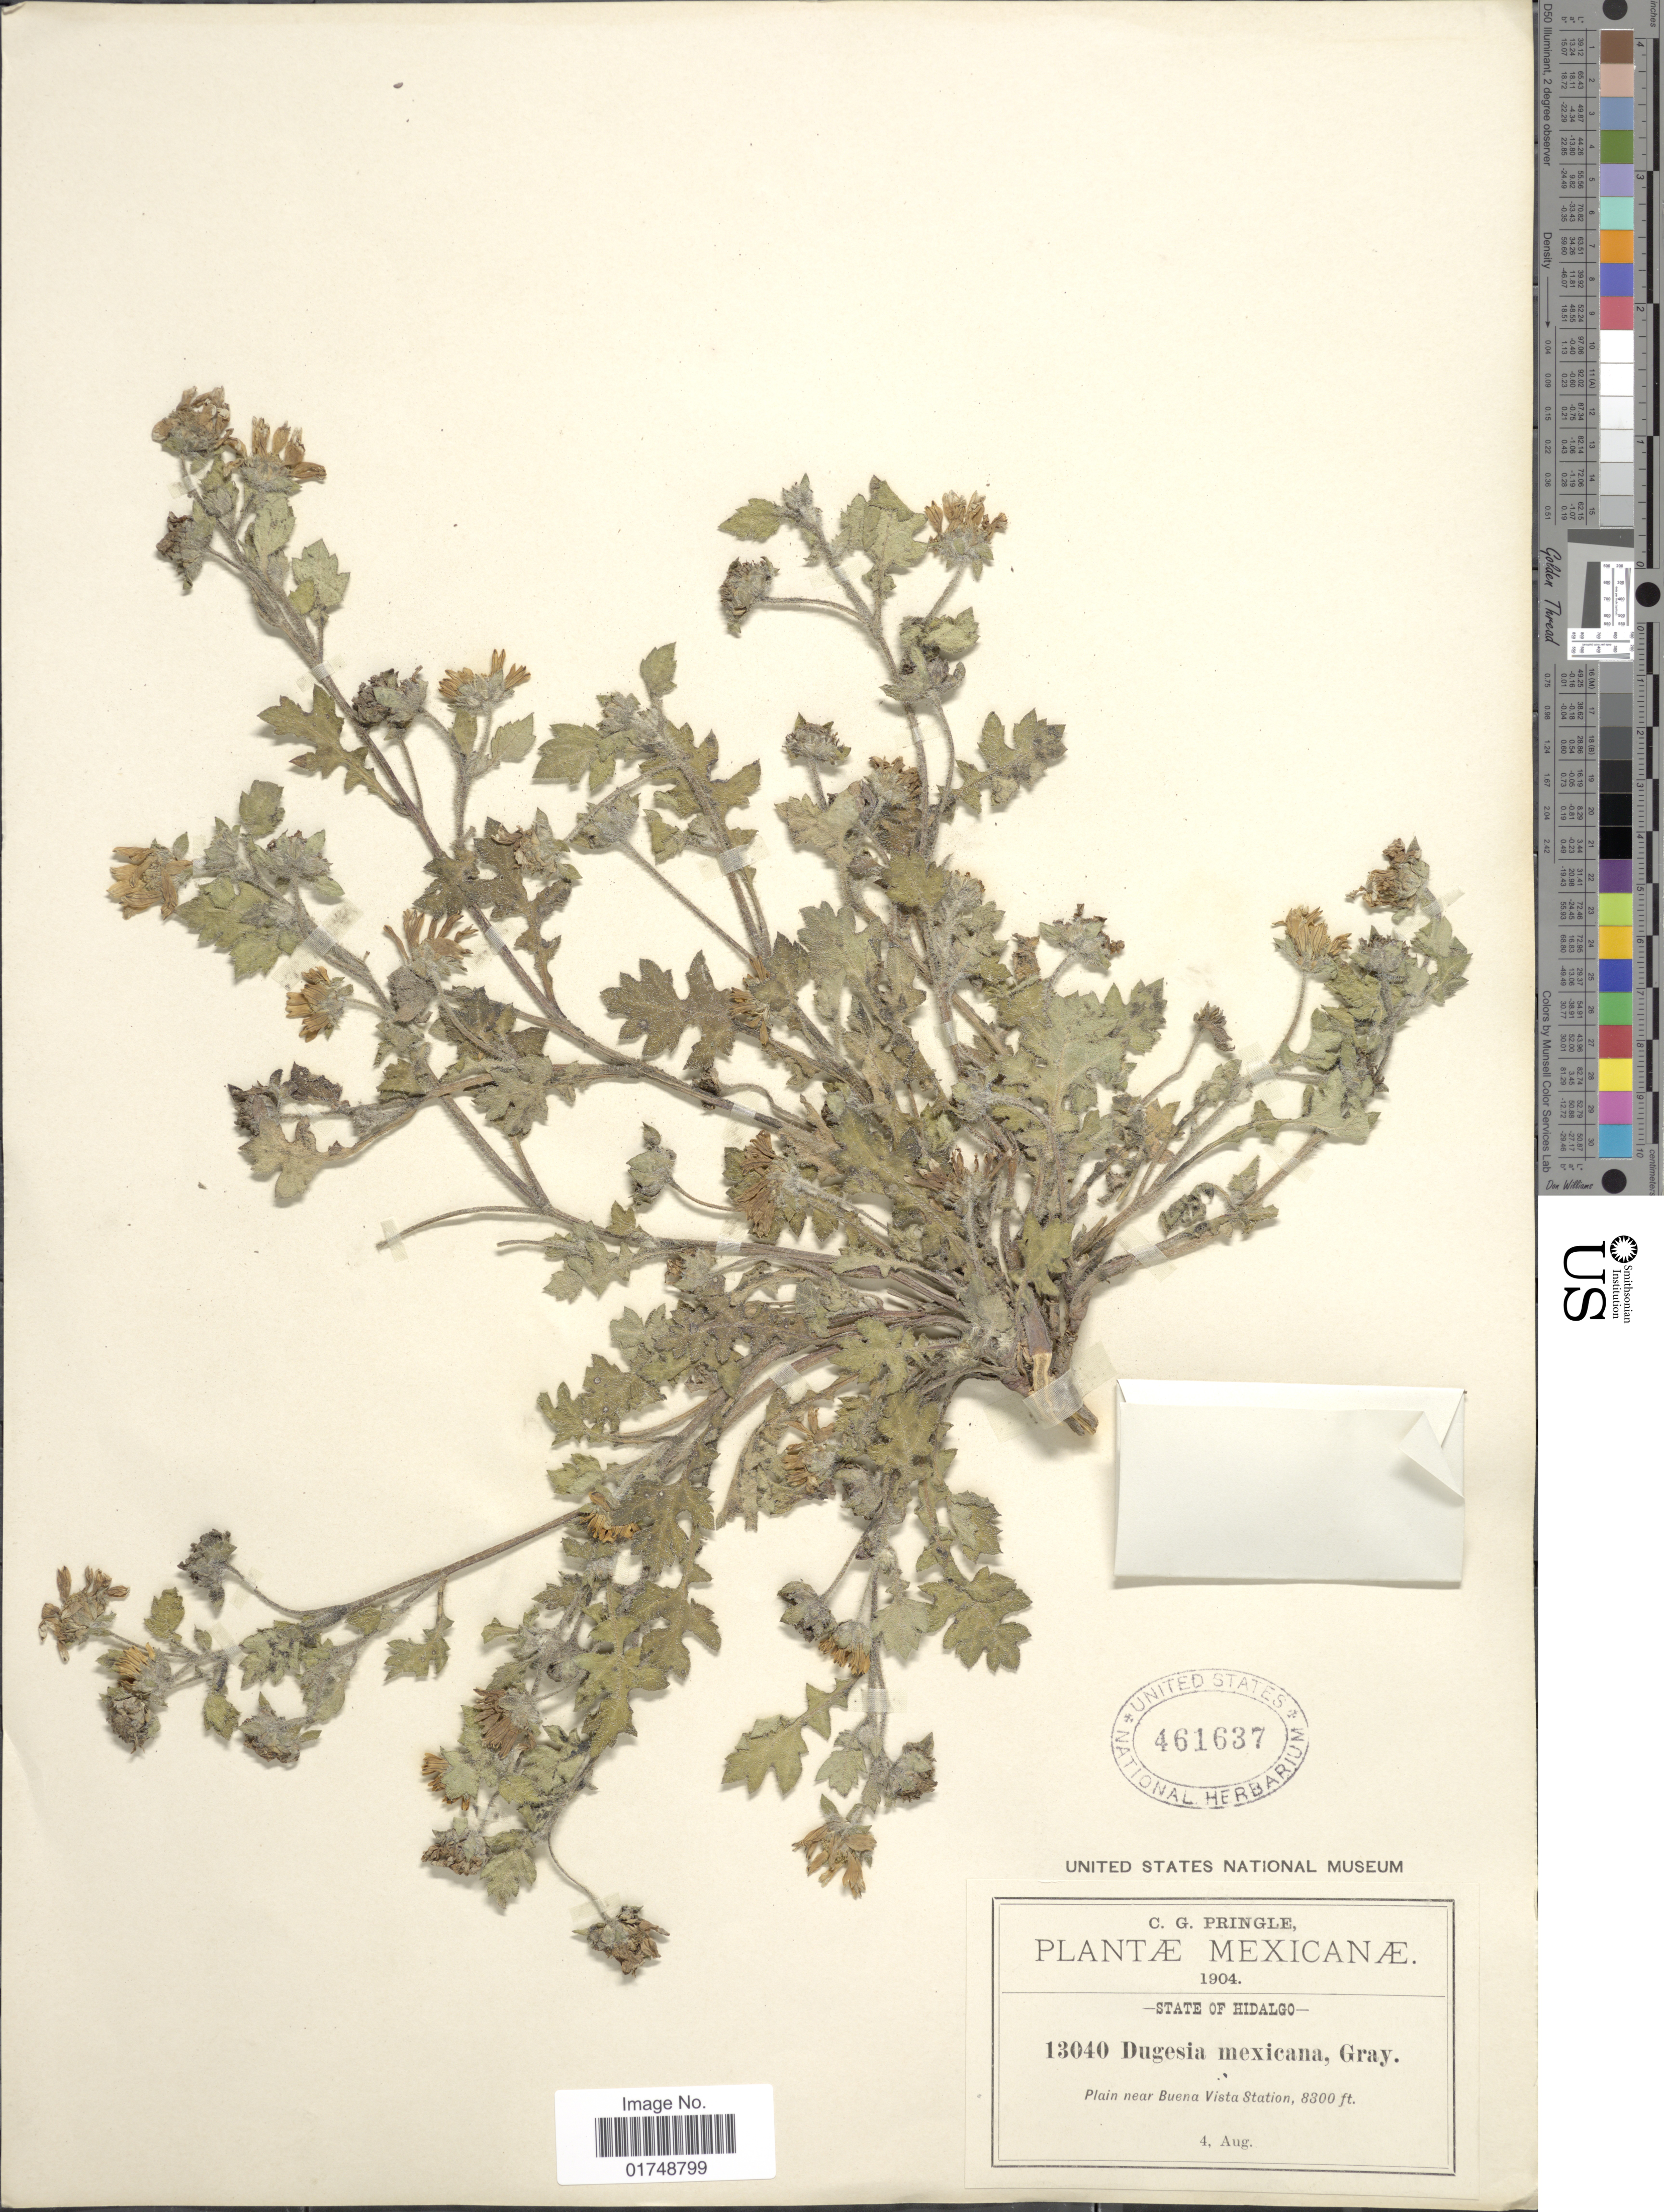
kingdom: Plantae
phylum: Tracheophyta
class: Magnoliopsida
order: Asterales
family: Asteraceae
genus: Dugesia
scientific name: Dugesia mexicana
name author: A. Gray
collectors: C. G. Pringle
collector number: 13040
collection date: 1904-08-04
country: Mexico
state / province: Hidalgo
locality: Mexicanae. State of Hidalgo. Plain near Buena Vista Station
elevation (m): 2530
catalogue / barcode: US 461637